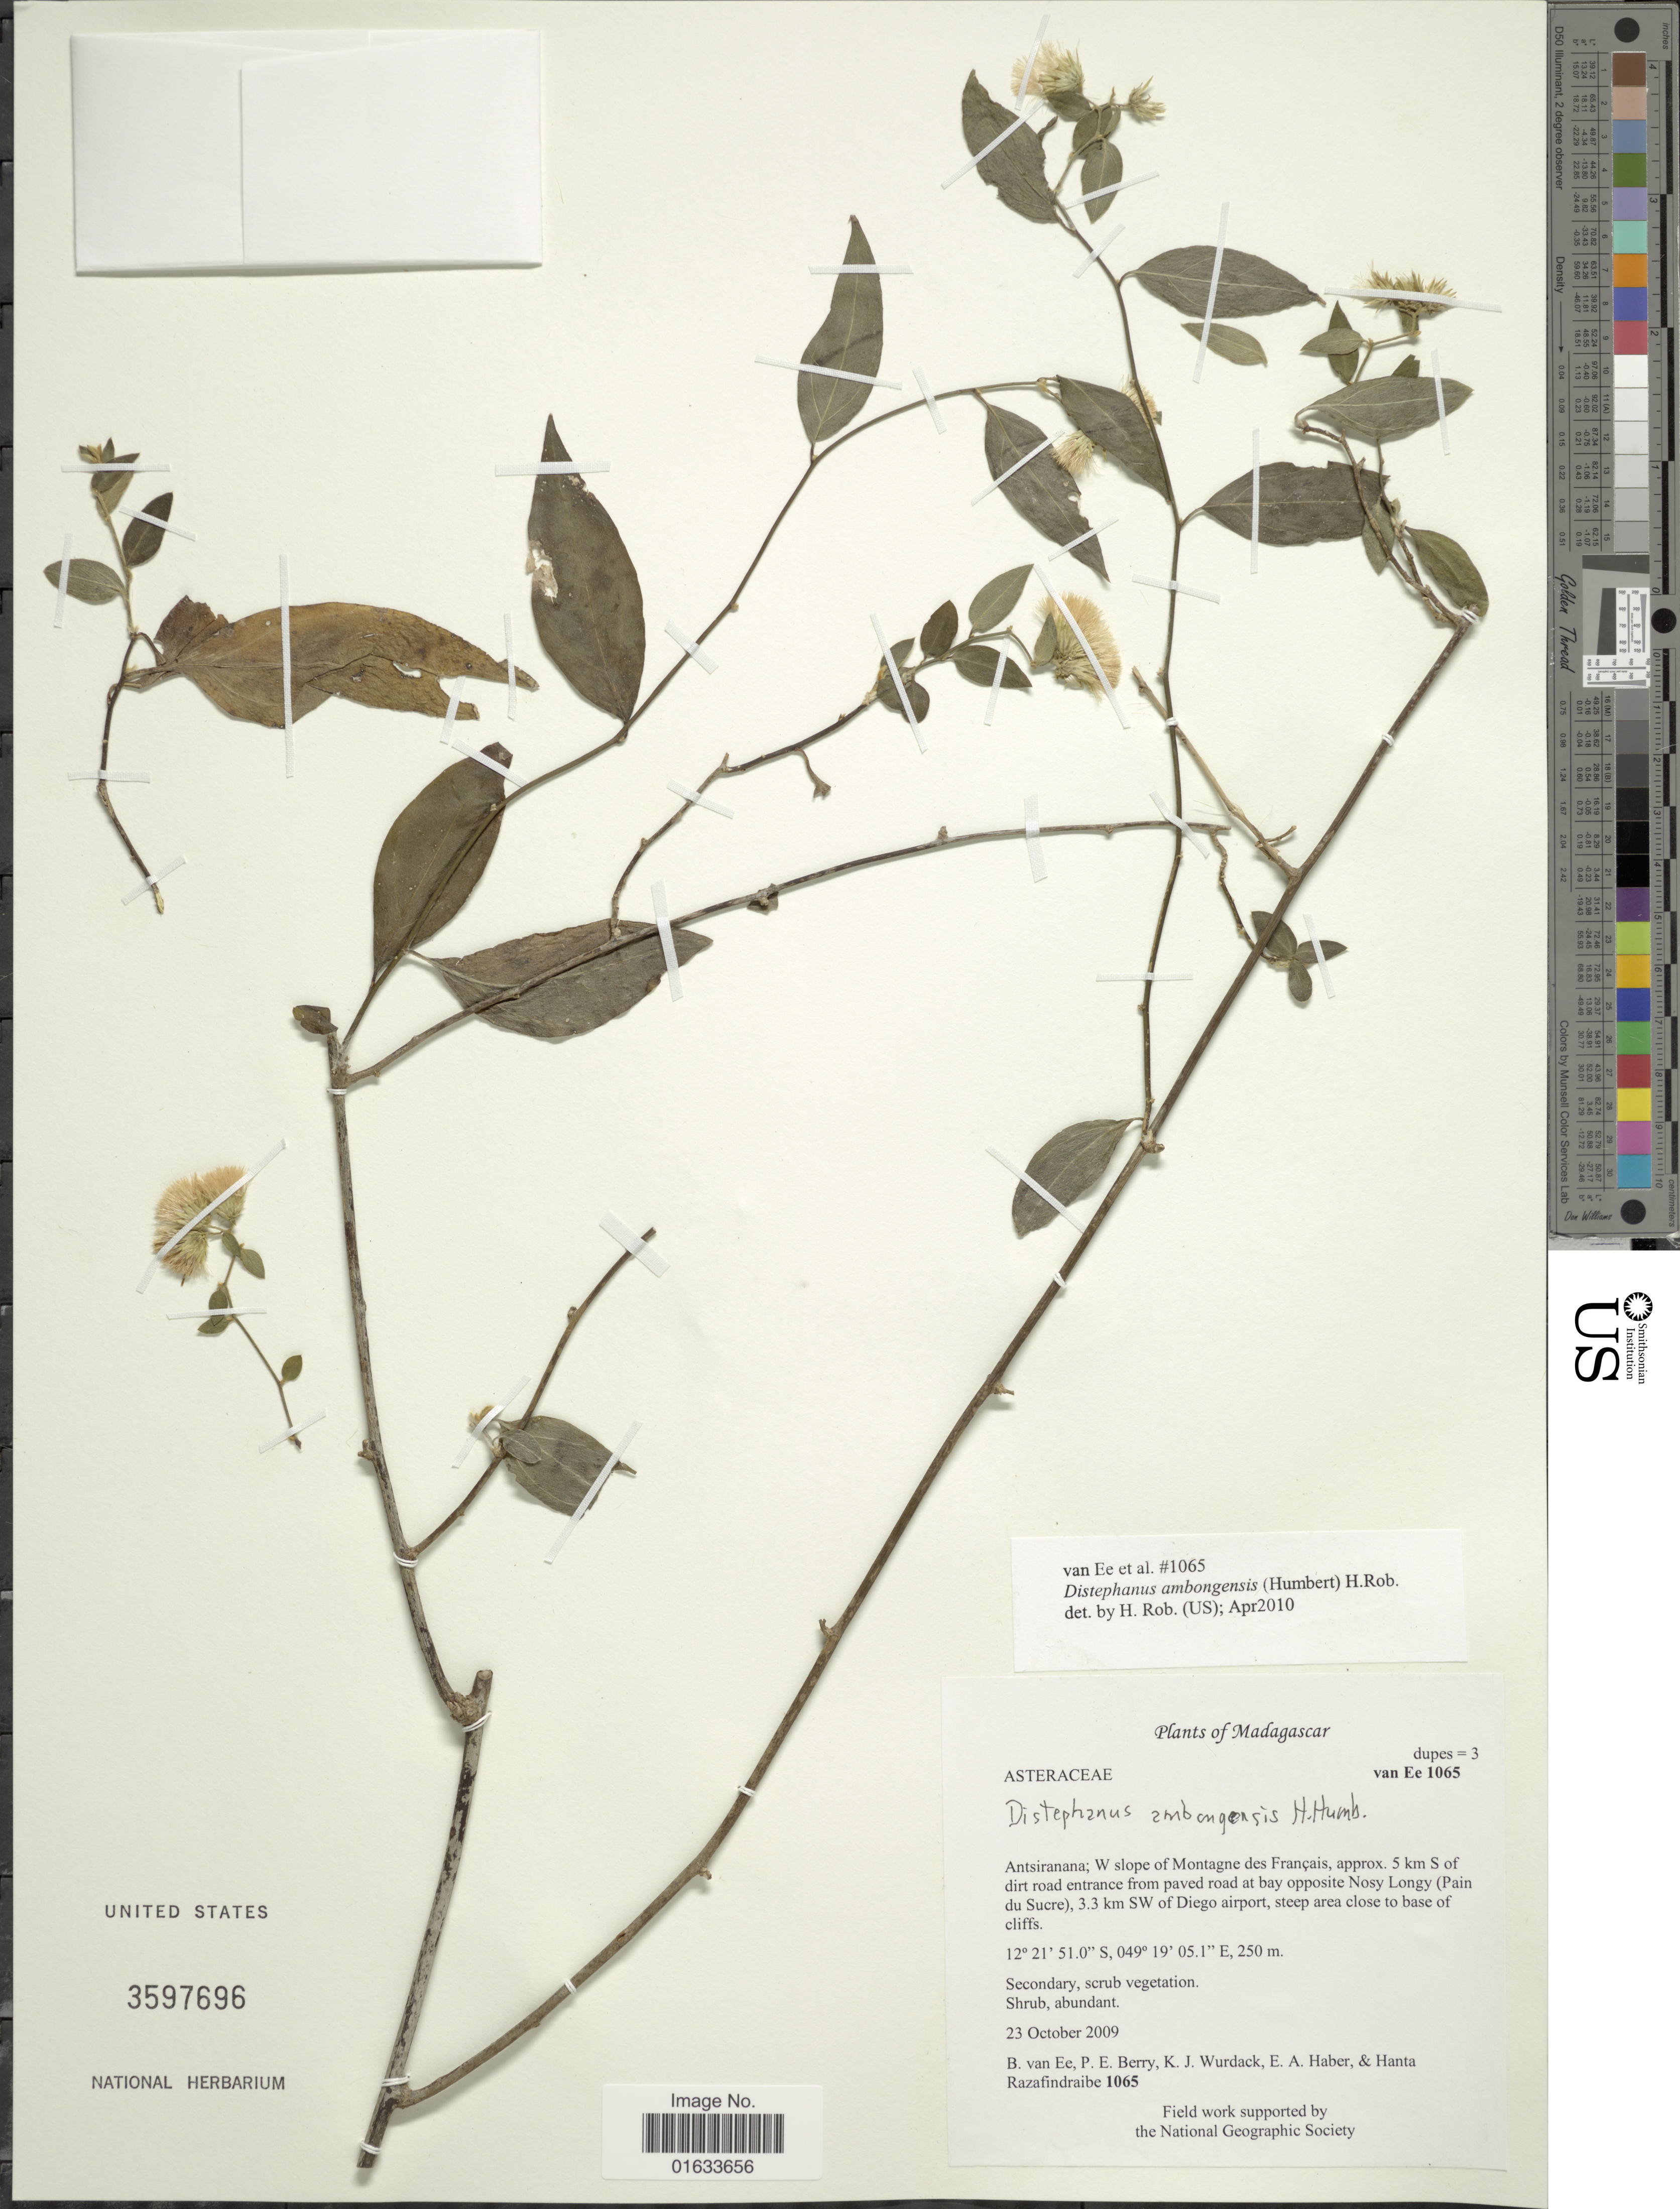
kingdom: Plantae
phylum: Tracheophyta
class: Magnoliopsida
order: Asterales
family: Asteraceae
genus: Distephanus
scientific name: Distephanus ambongensis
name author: (Humbert) H. Rob.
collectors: B. van Ee, P. E. Berry, K. Wurdack, E. Haber & H. Razafindraibe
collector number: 1065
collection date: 2009-10-23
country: Madagascar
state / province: Diana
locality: Antsiranana; W slope of Montagne des Français, approx. 5 km S of dirt rooad entrance from paved road at bay opposite Nosy Longy (Pain du Sucre), 3.3 km SW of Diego airport, steep area close to base cliffs.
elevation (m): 250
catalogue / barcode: US 3597696